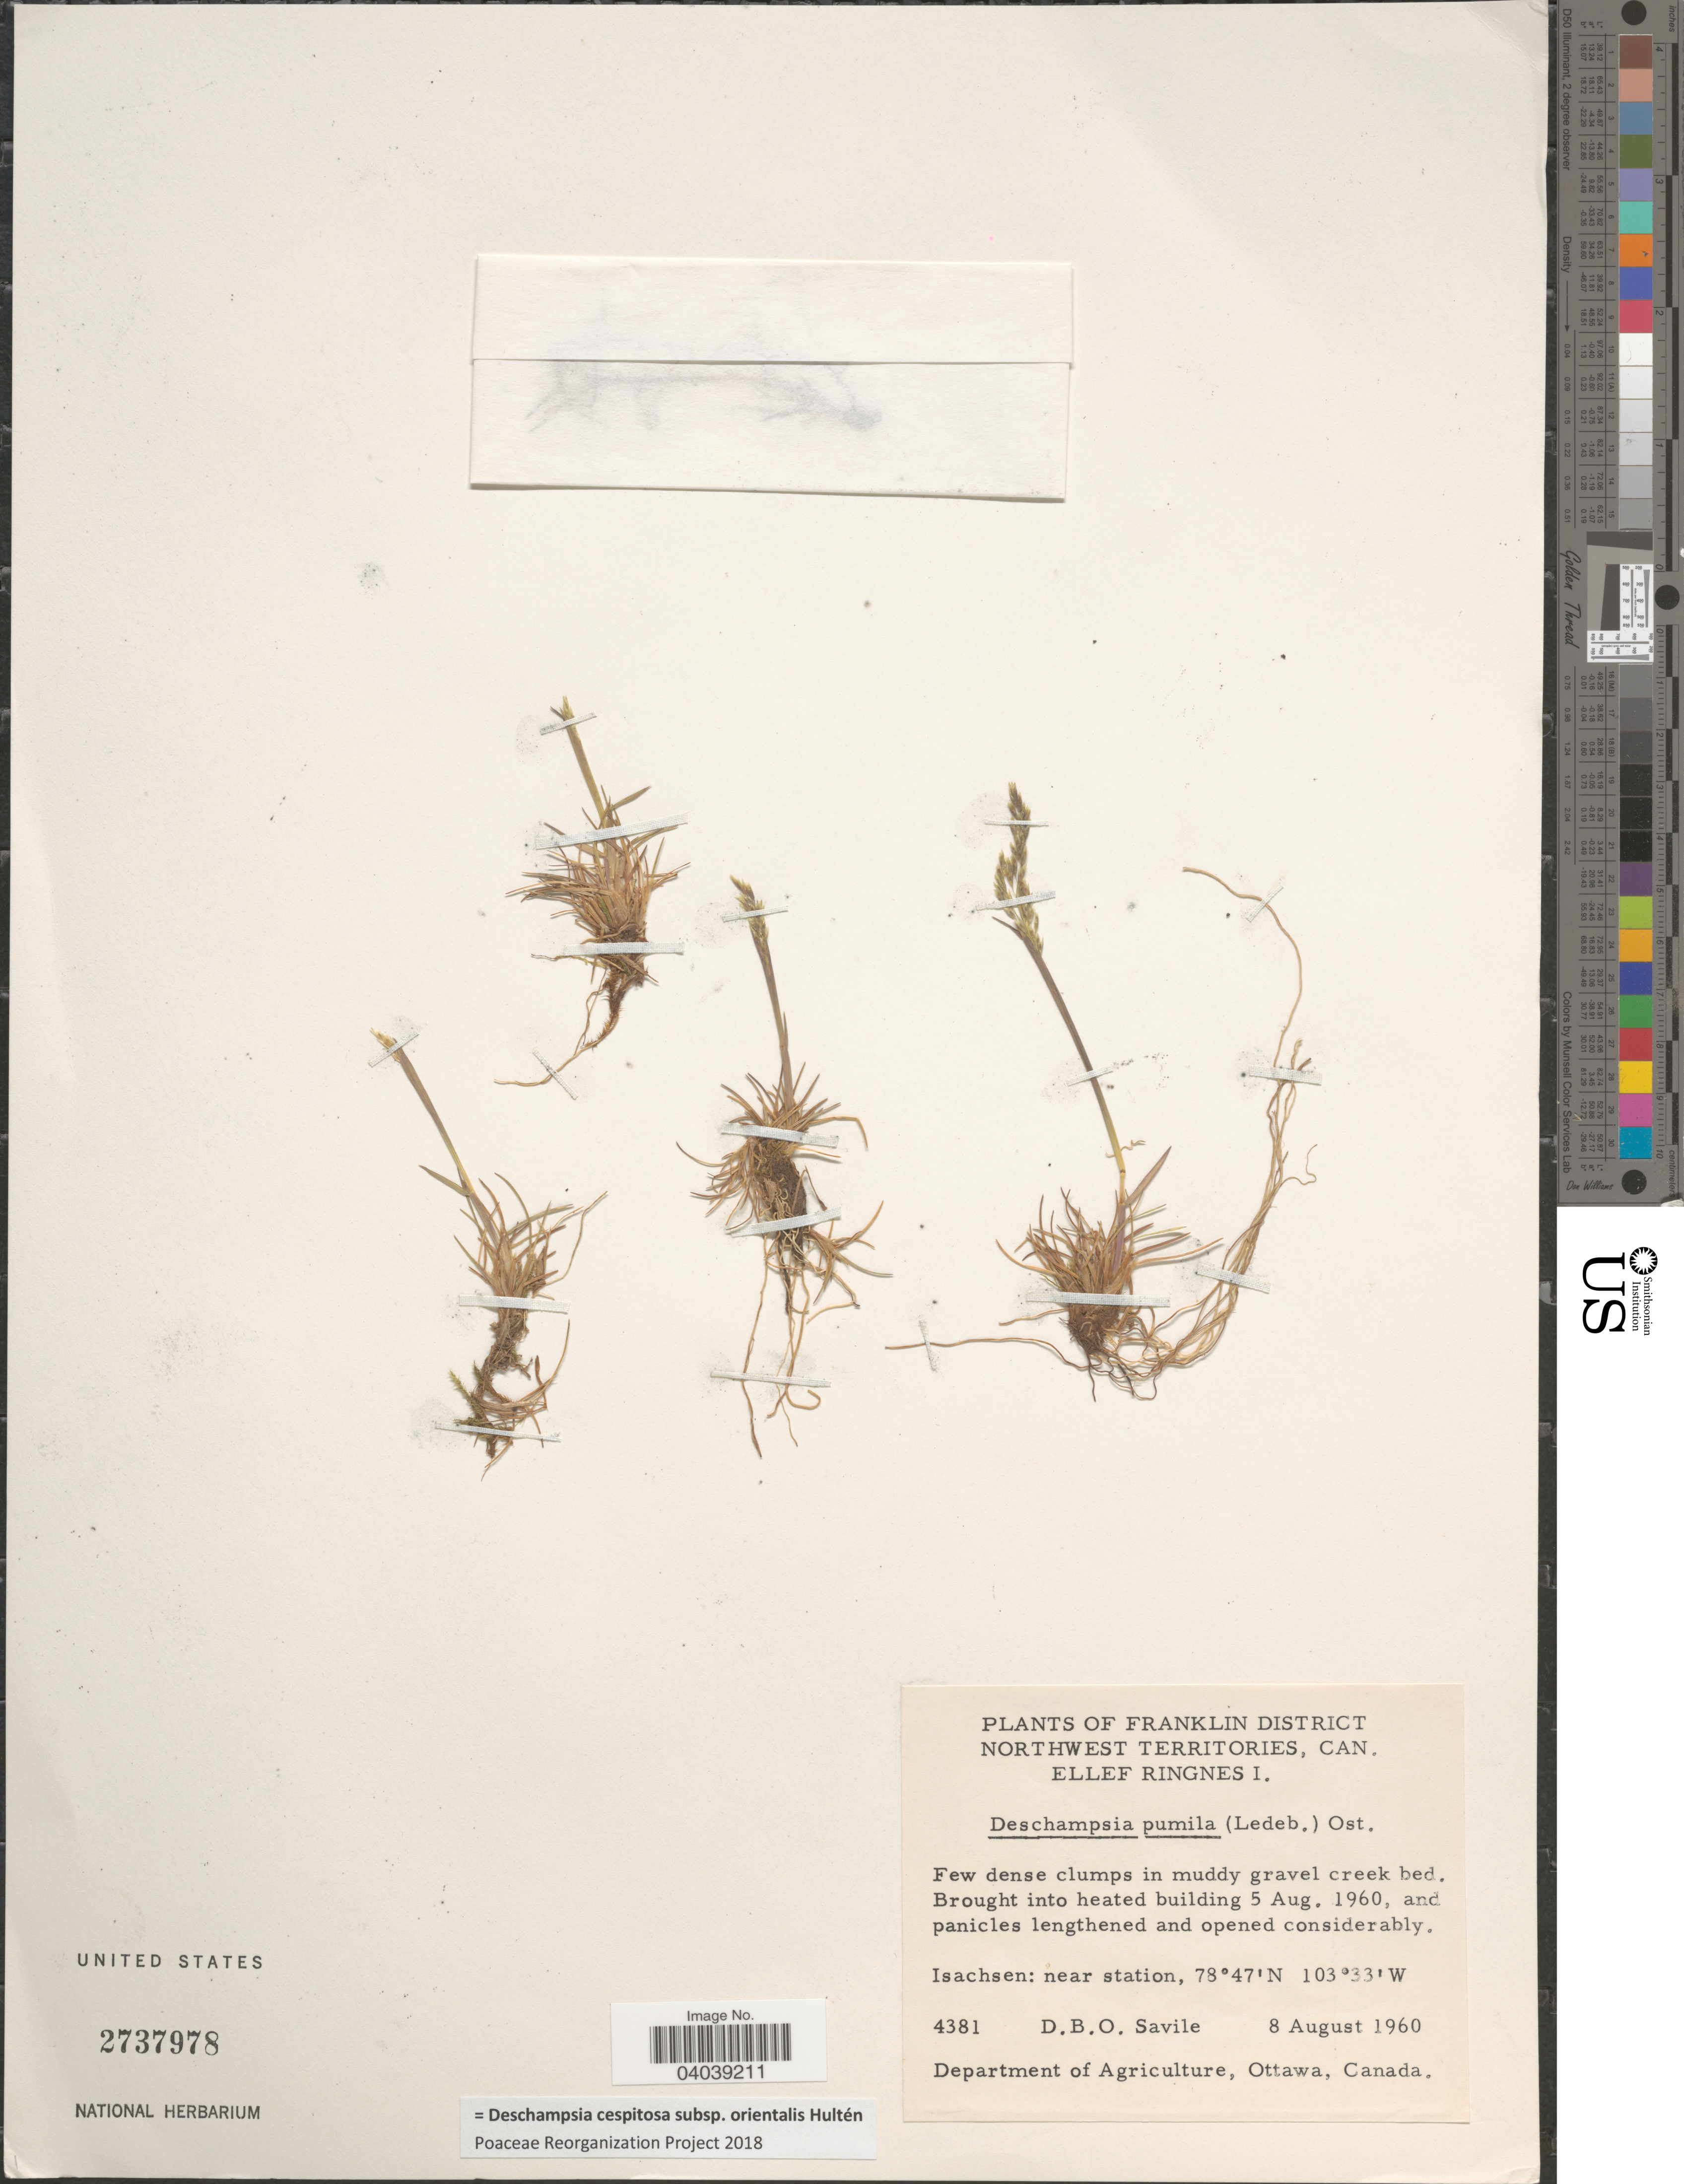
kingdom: Plantae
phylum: Tracheophyta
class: Liliopsida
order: Poales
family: Poaceae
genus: Deschampsia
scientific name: Deschampsia cespitosa subsp. orientalis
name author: Hultén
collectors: D. Savile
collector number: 4381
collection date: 1960-08-08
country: Canada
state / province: Northwest Territories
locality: Franklin district. Ellef Ringnes I. Isachsen: near station.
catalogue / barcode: US 2737978